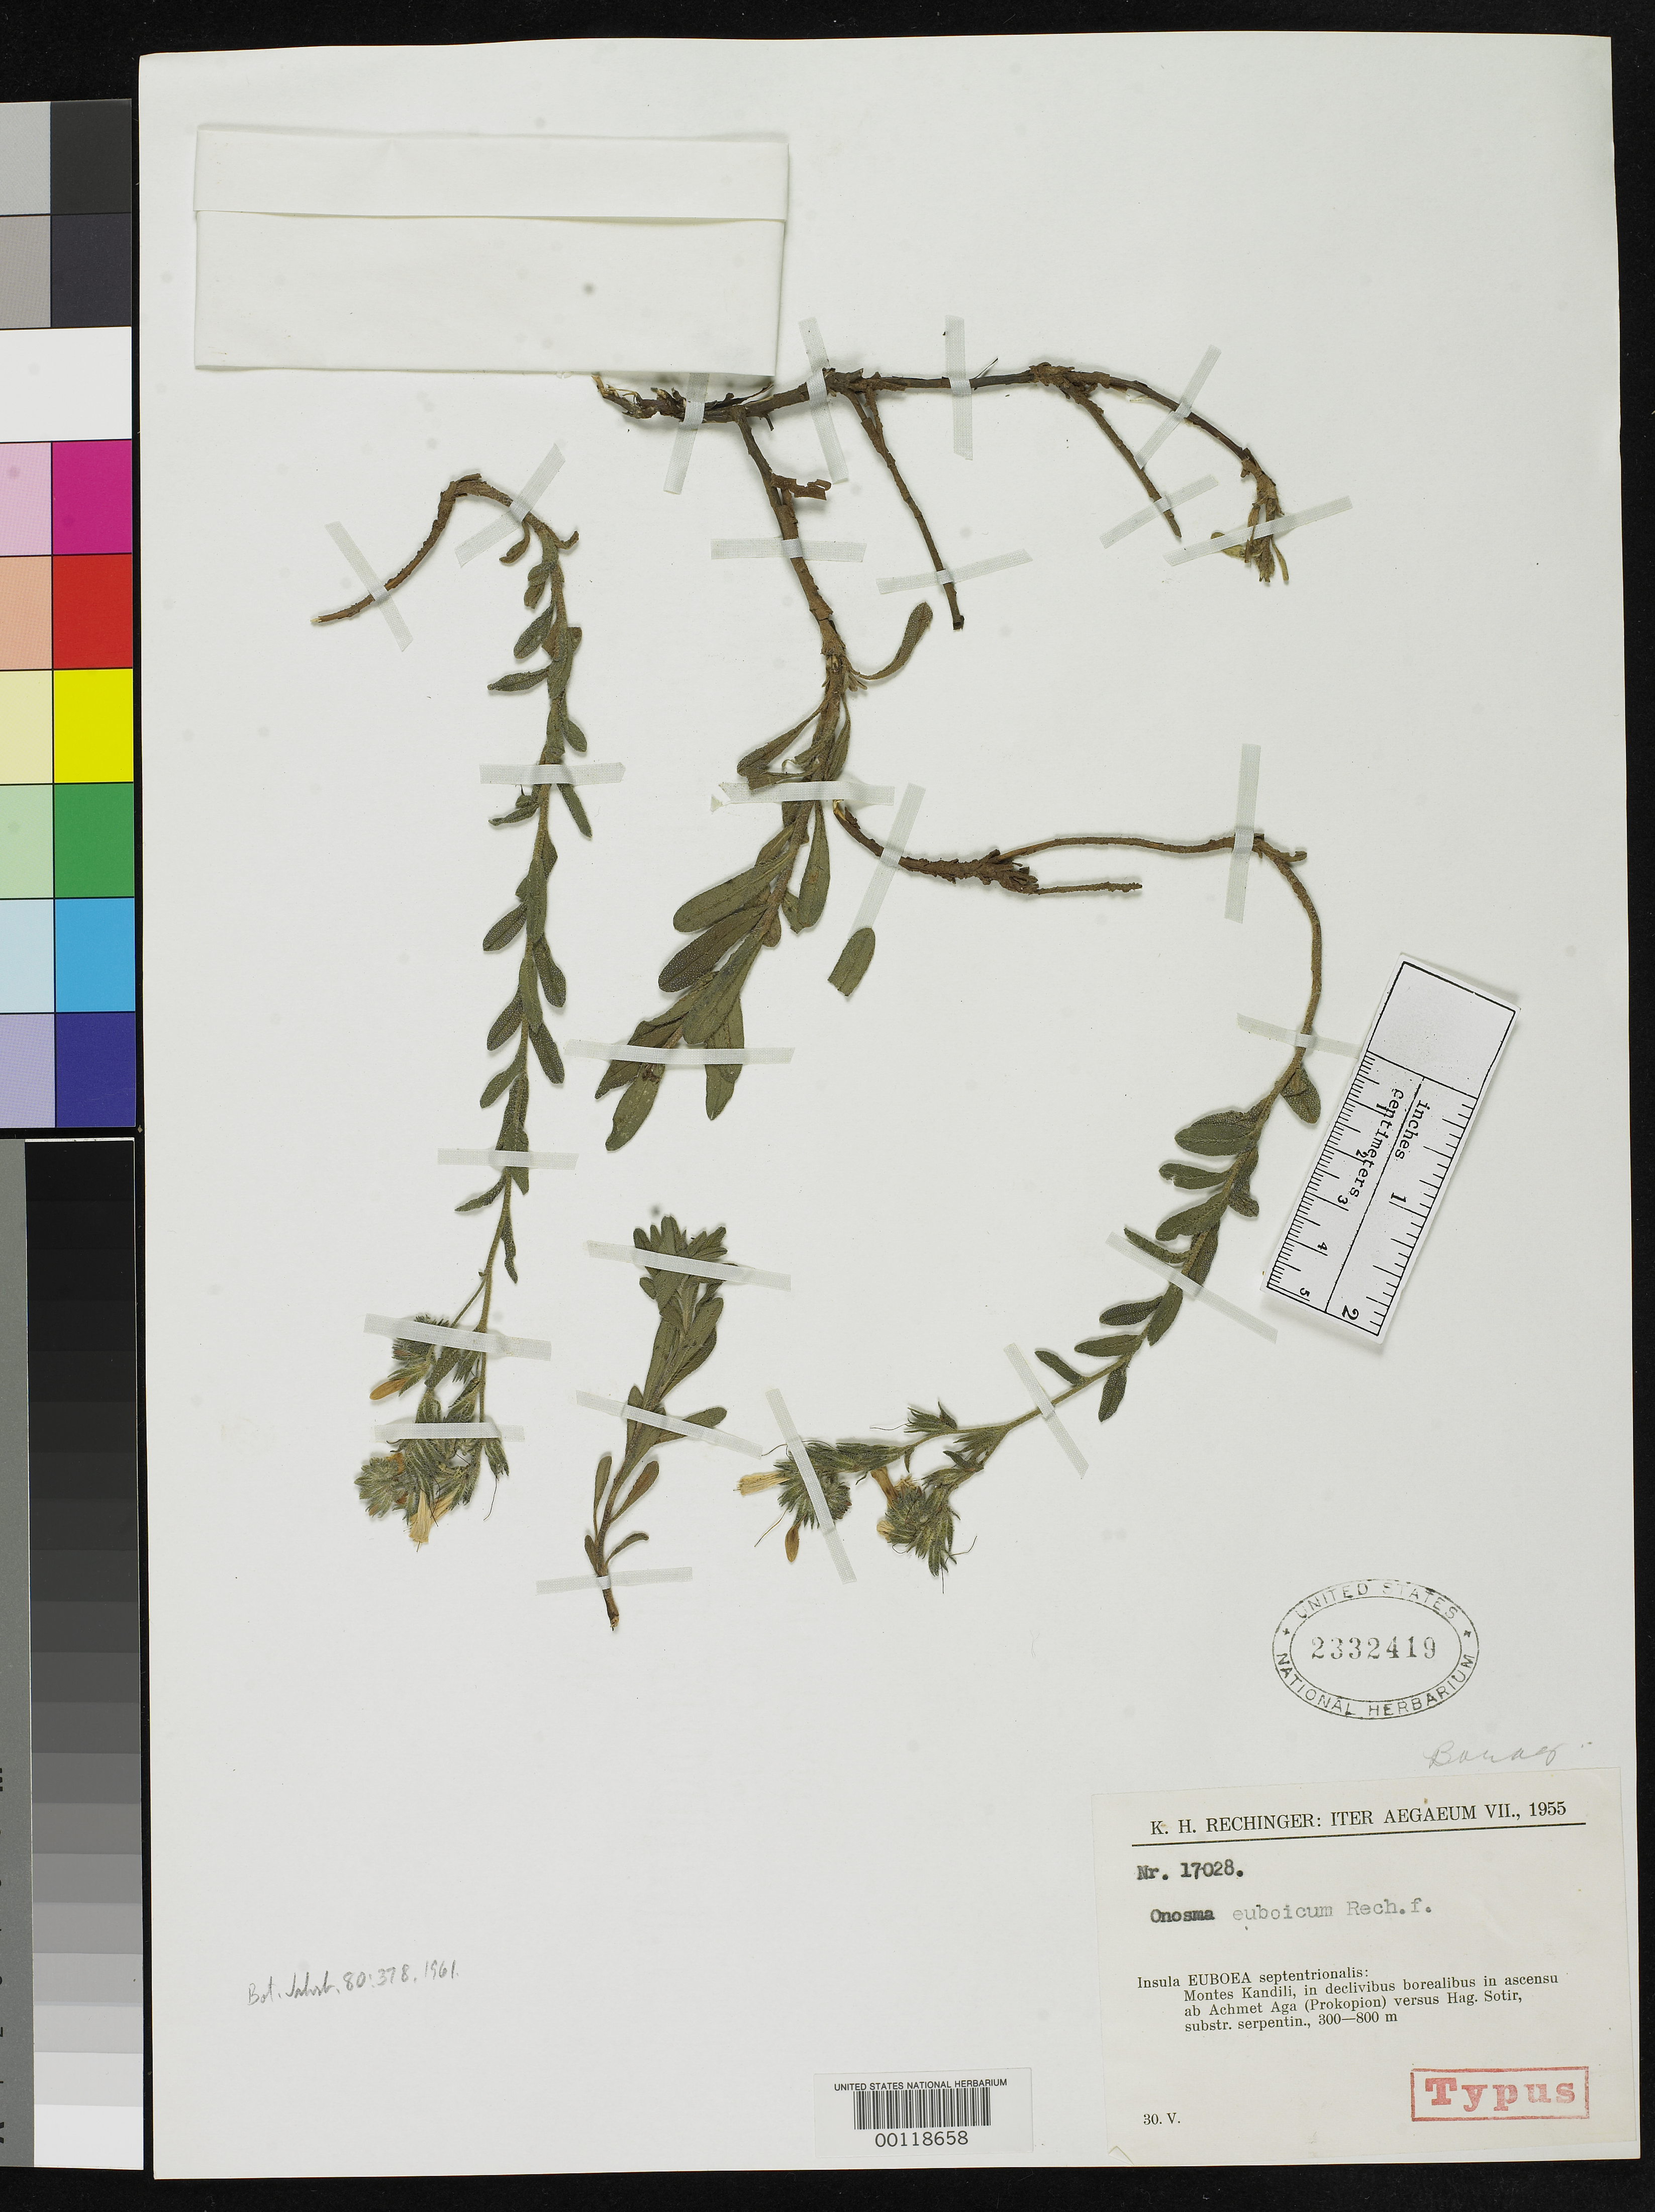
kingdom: Plantae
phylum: Tracheophyta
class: Magnoliopsida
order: Boraginales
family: Boraginaceae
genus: Onosma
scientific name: Onosma euboicum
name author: Rech. f.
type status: Isotype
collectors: K. H. Rechinger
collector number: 17028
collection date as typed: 30 May 1955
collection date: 1955-05-30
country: Greece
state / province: Central Greece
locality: Montes Kandili.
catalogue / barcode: US 2332419